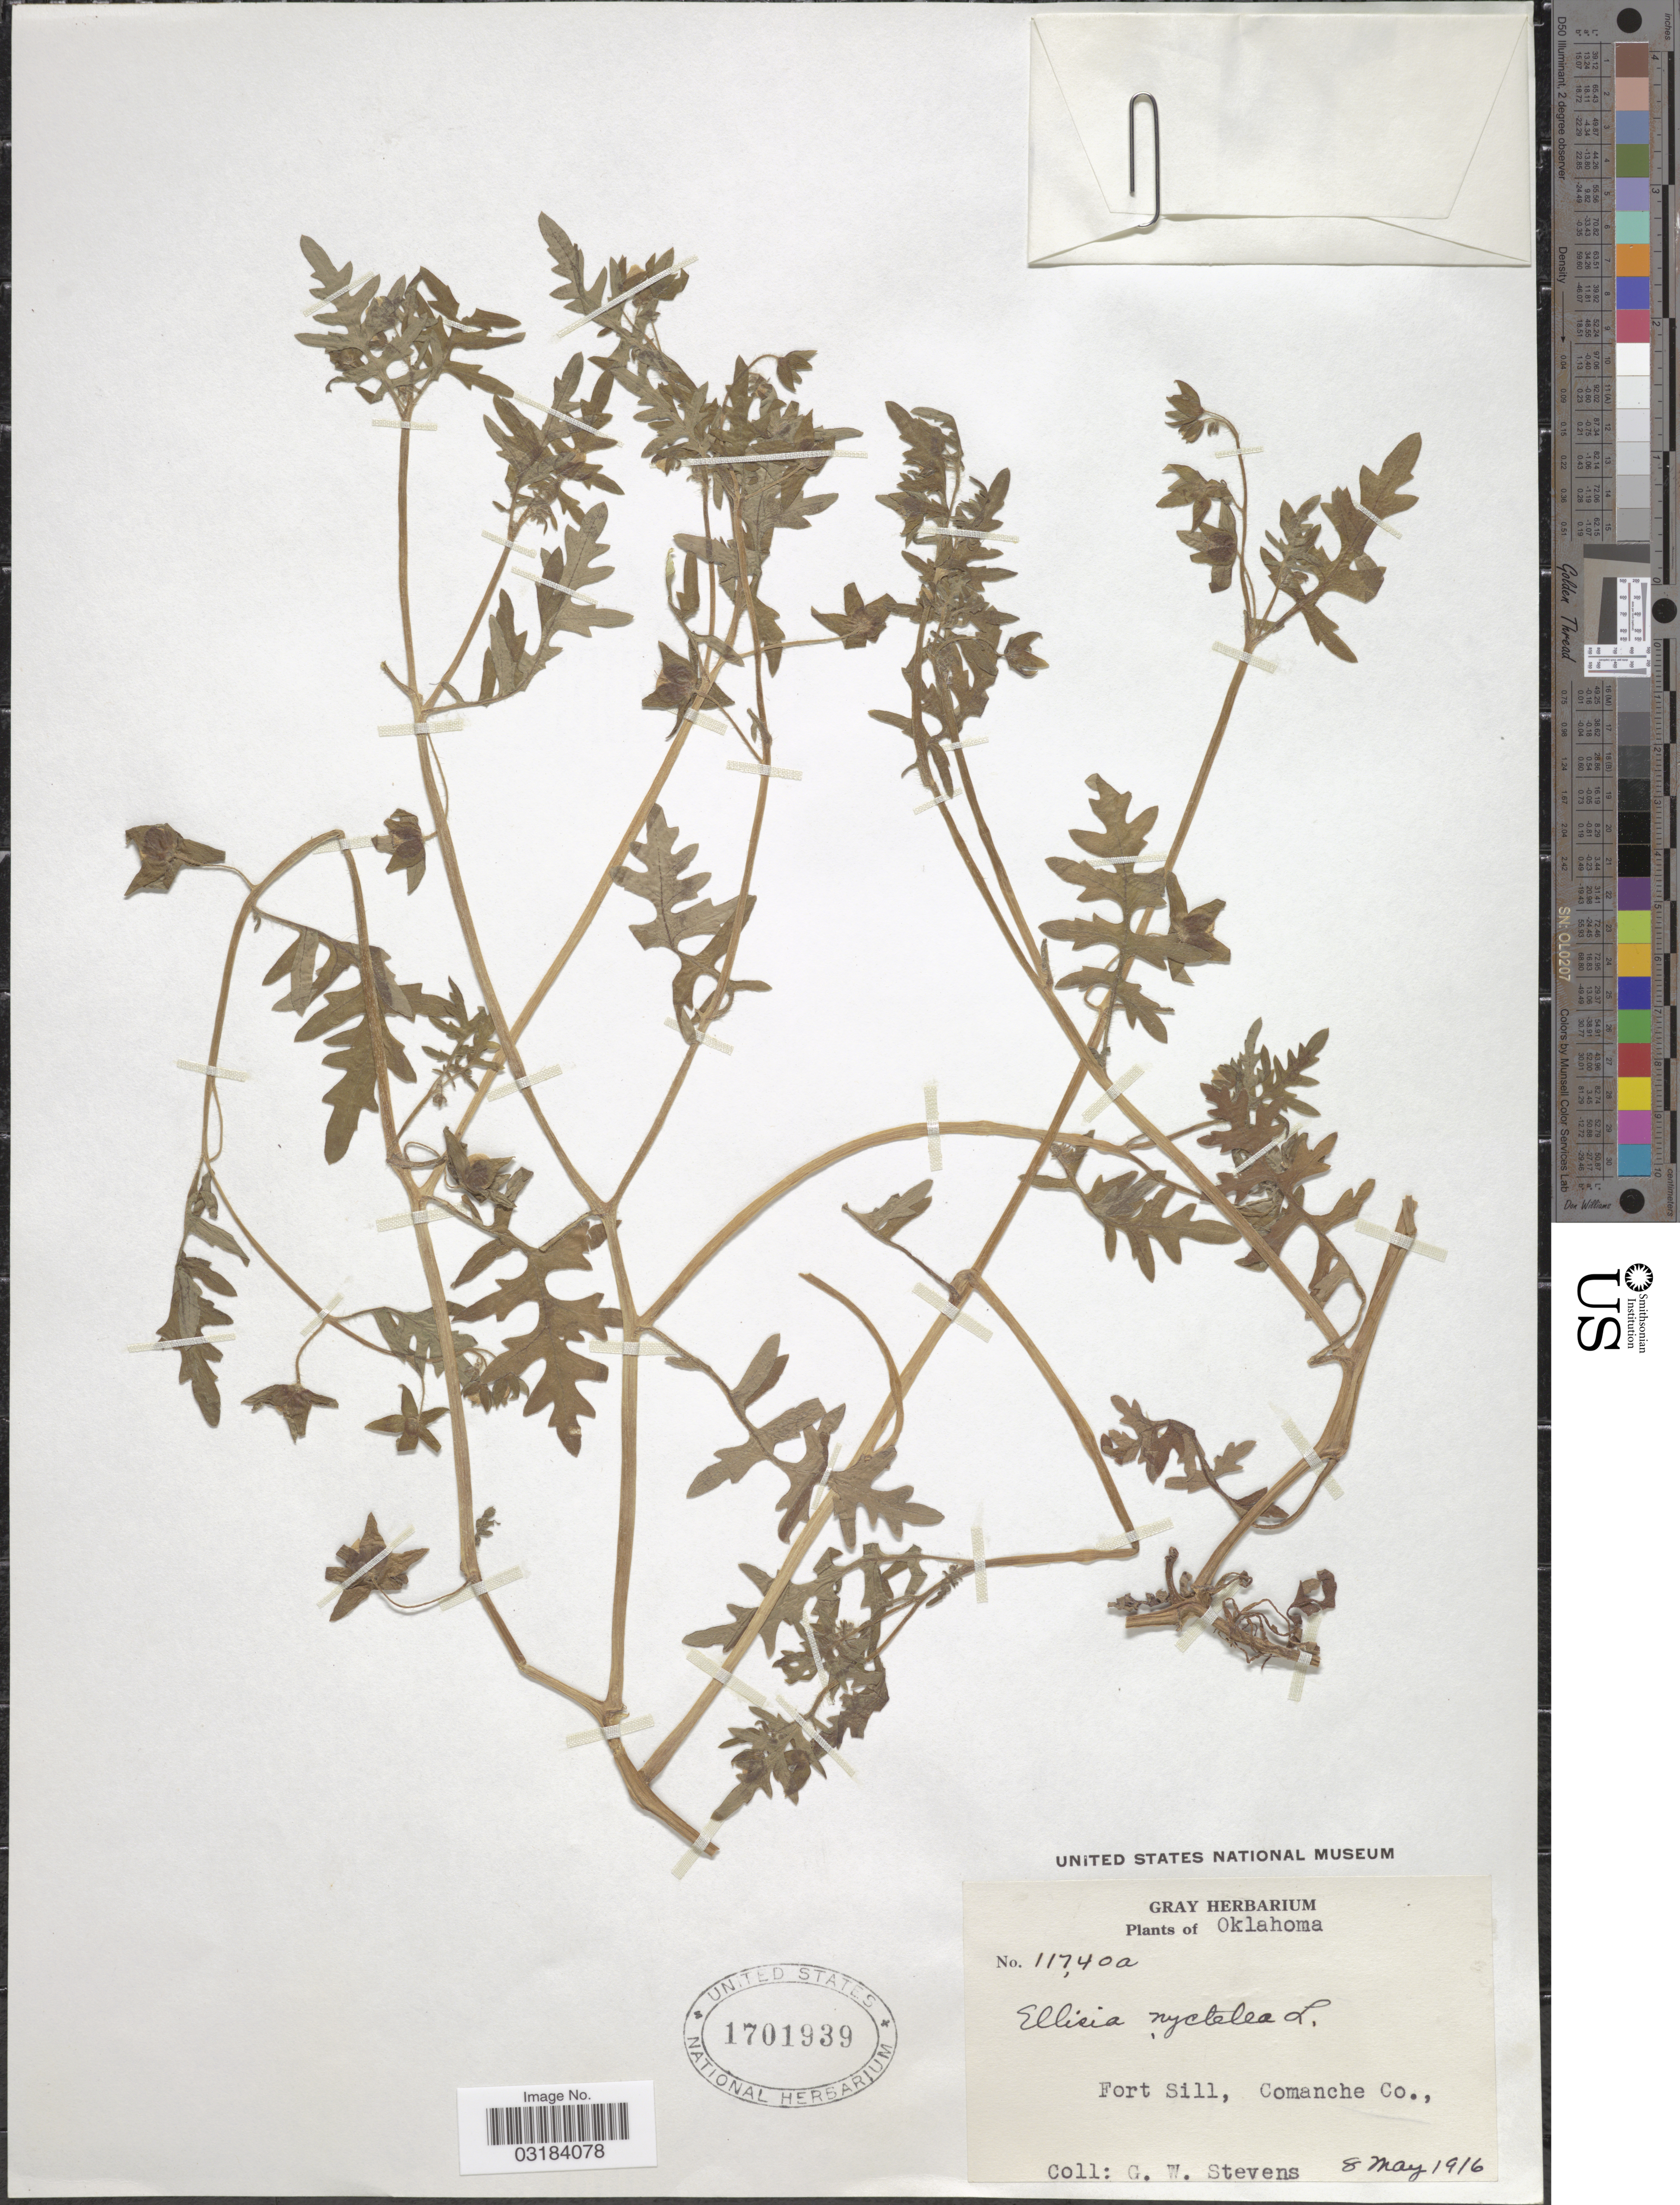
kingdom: Plantae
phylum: Tracheophyta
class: Magnoliopsida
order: Boraginales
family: Hydrophyllaceae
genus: Ellisia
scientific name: Ellisia nyctelea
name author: L.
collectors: G. W. Stevens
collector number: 11740a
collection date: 1916-05-08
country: United States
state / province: Oklahoma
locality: Fort Sill, Comanche Co.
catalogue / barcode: US 1701939